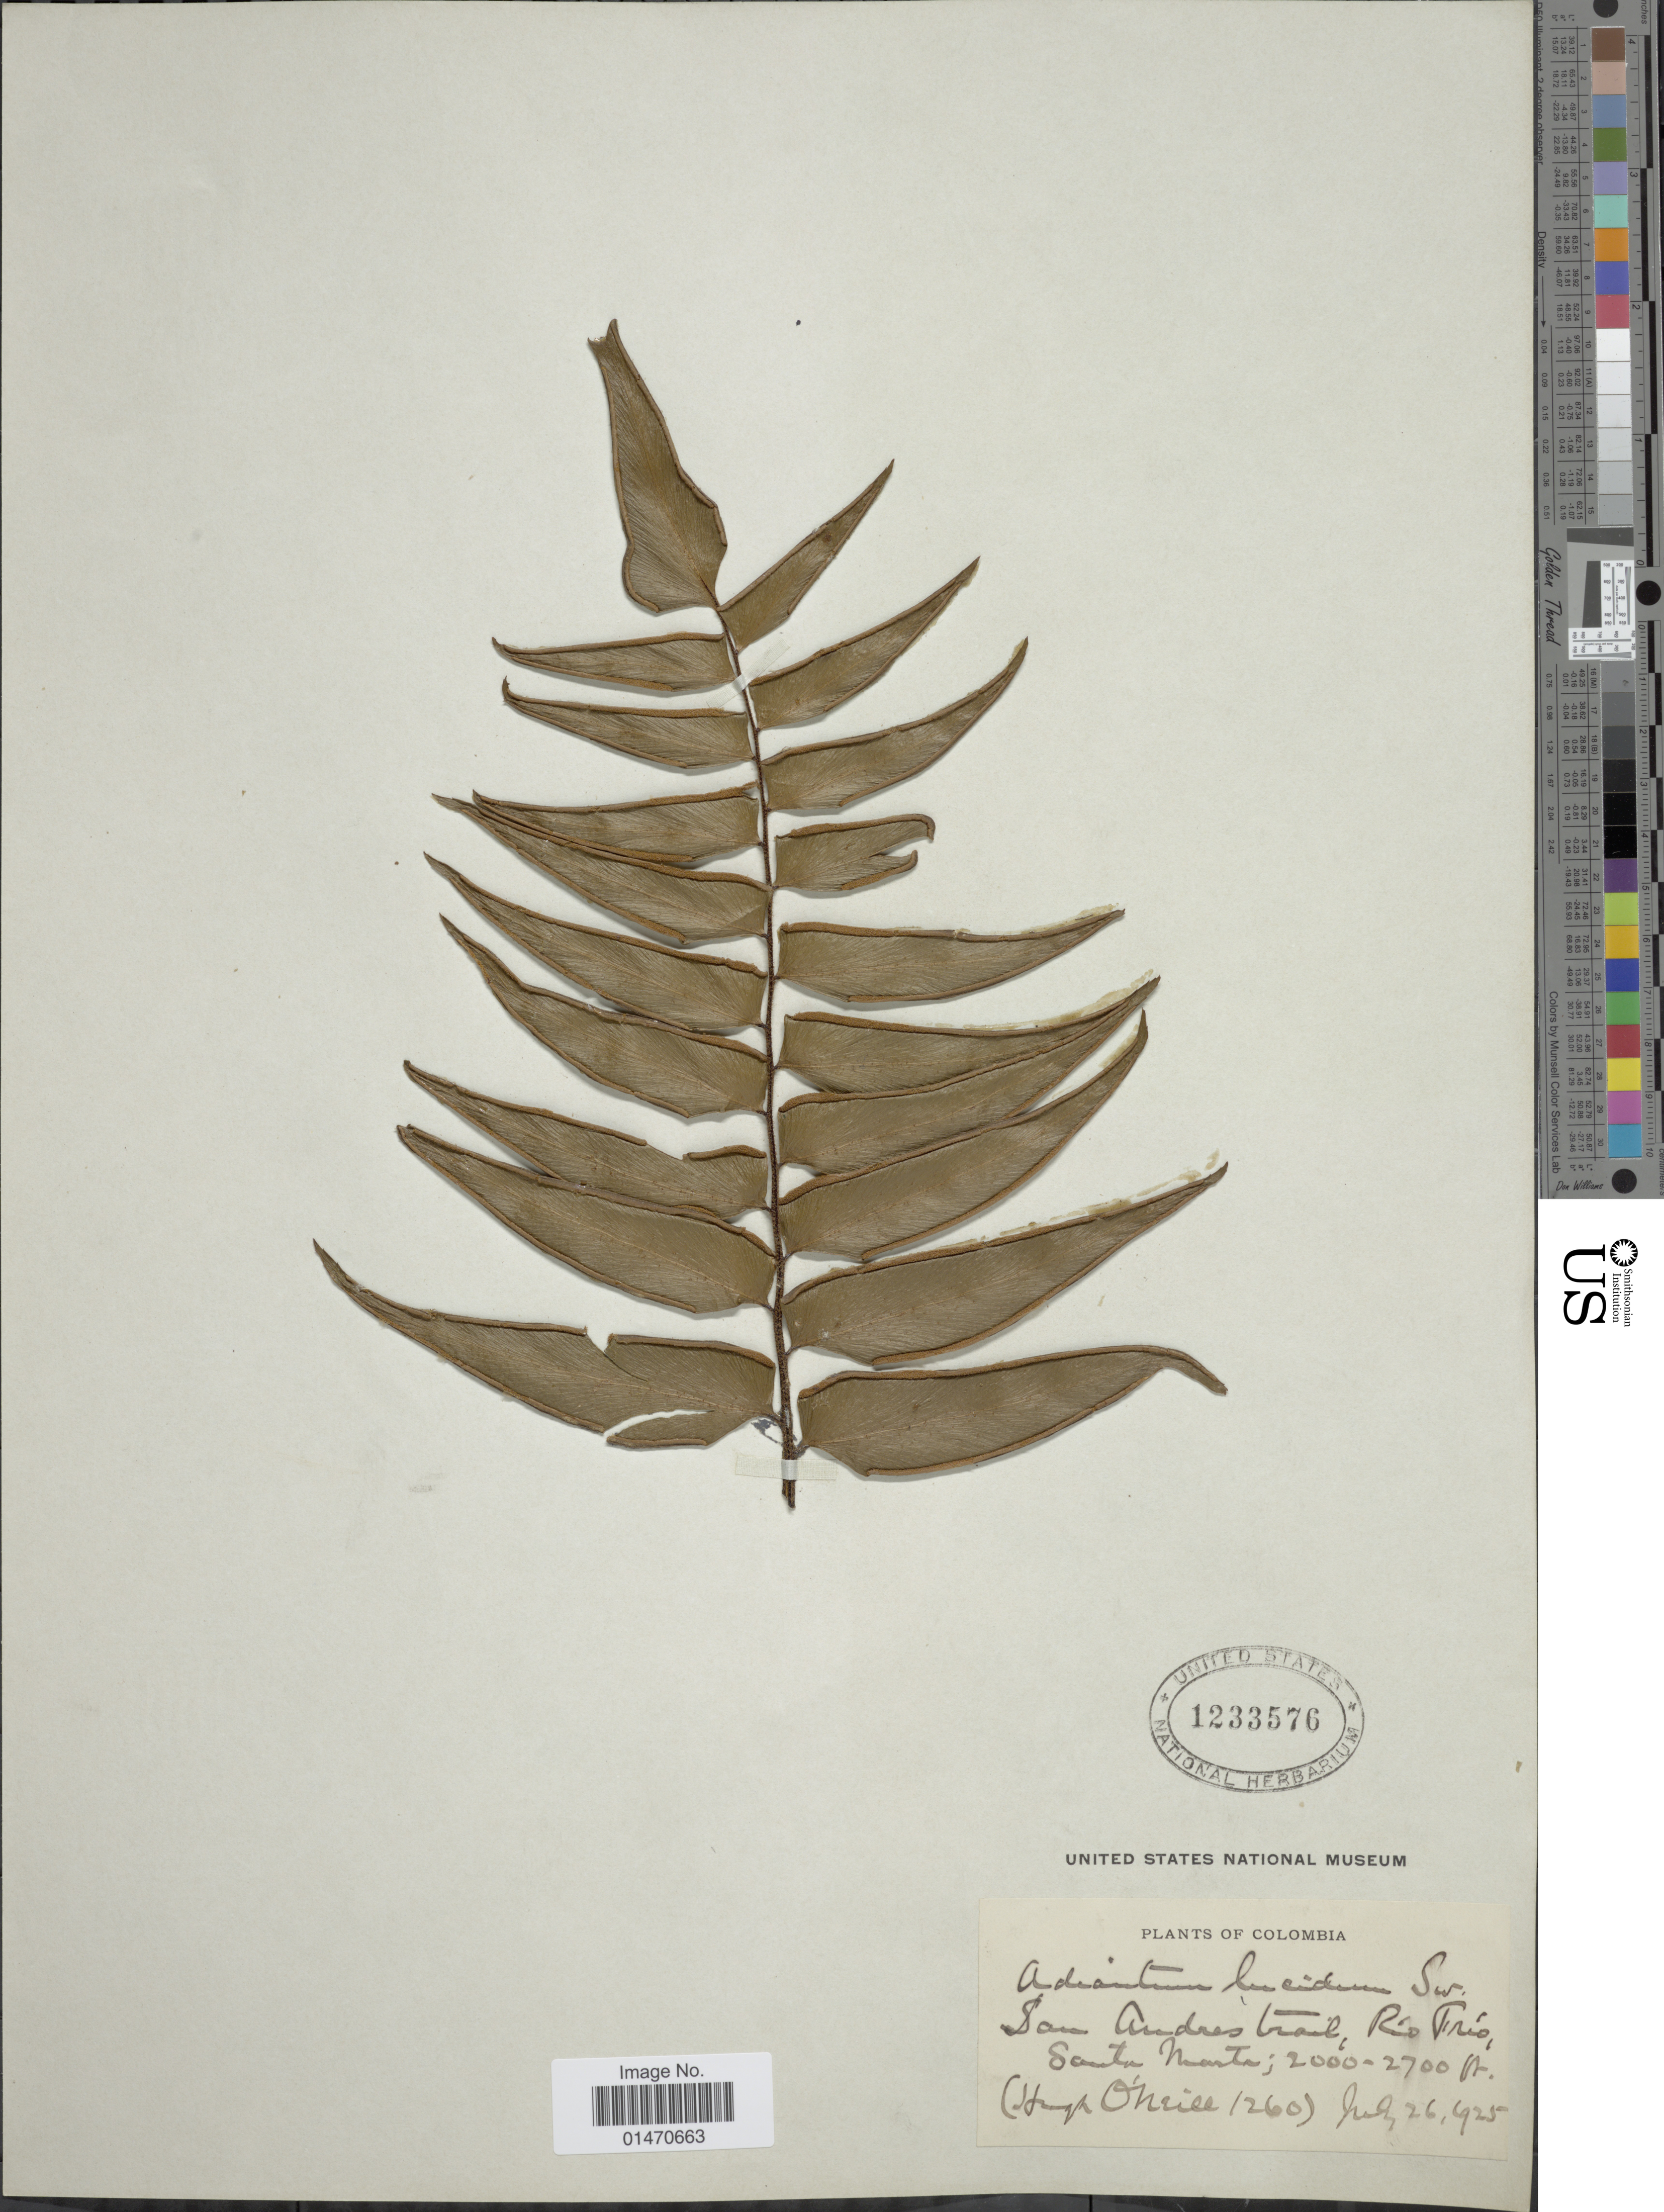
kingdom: Plantae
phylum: Tracheophyta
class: Polypodiopsida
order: Polypodiales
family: Pteridaceae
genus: Adiantum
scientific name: Adiantum lucidum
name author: (Cav.) Sw.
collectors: H. O'Neill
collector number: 1260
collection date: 1925-07-26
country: Colombia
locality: San Andres Trail, Rio Frio, Santa Marta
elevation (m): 610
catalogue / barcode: US 1233576